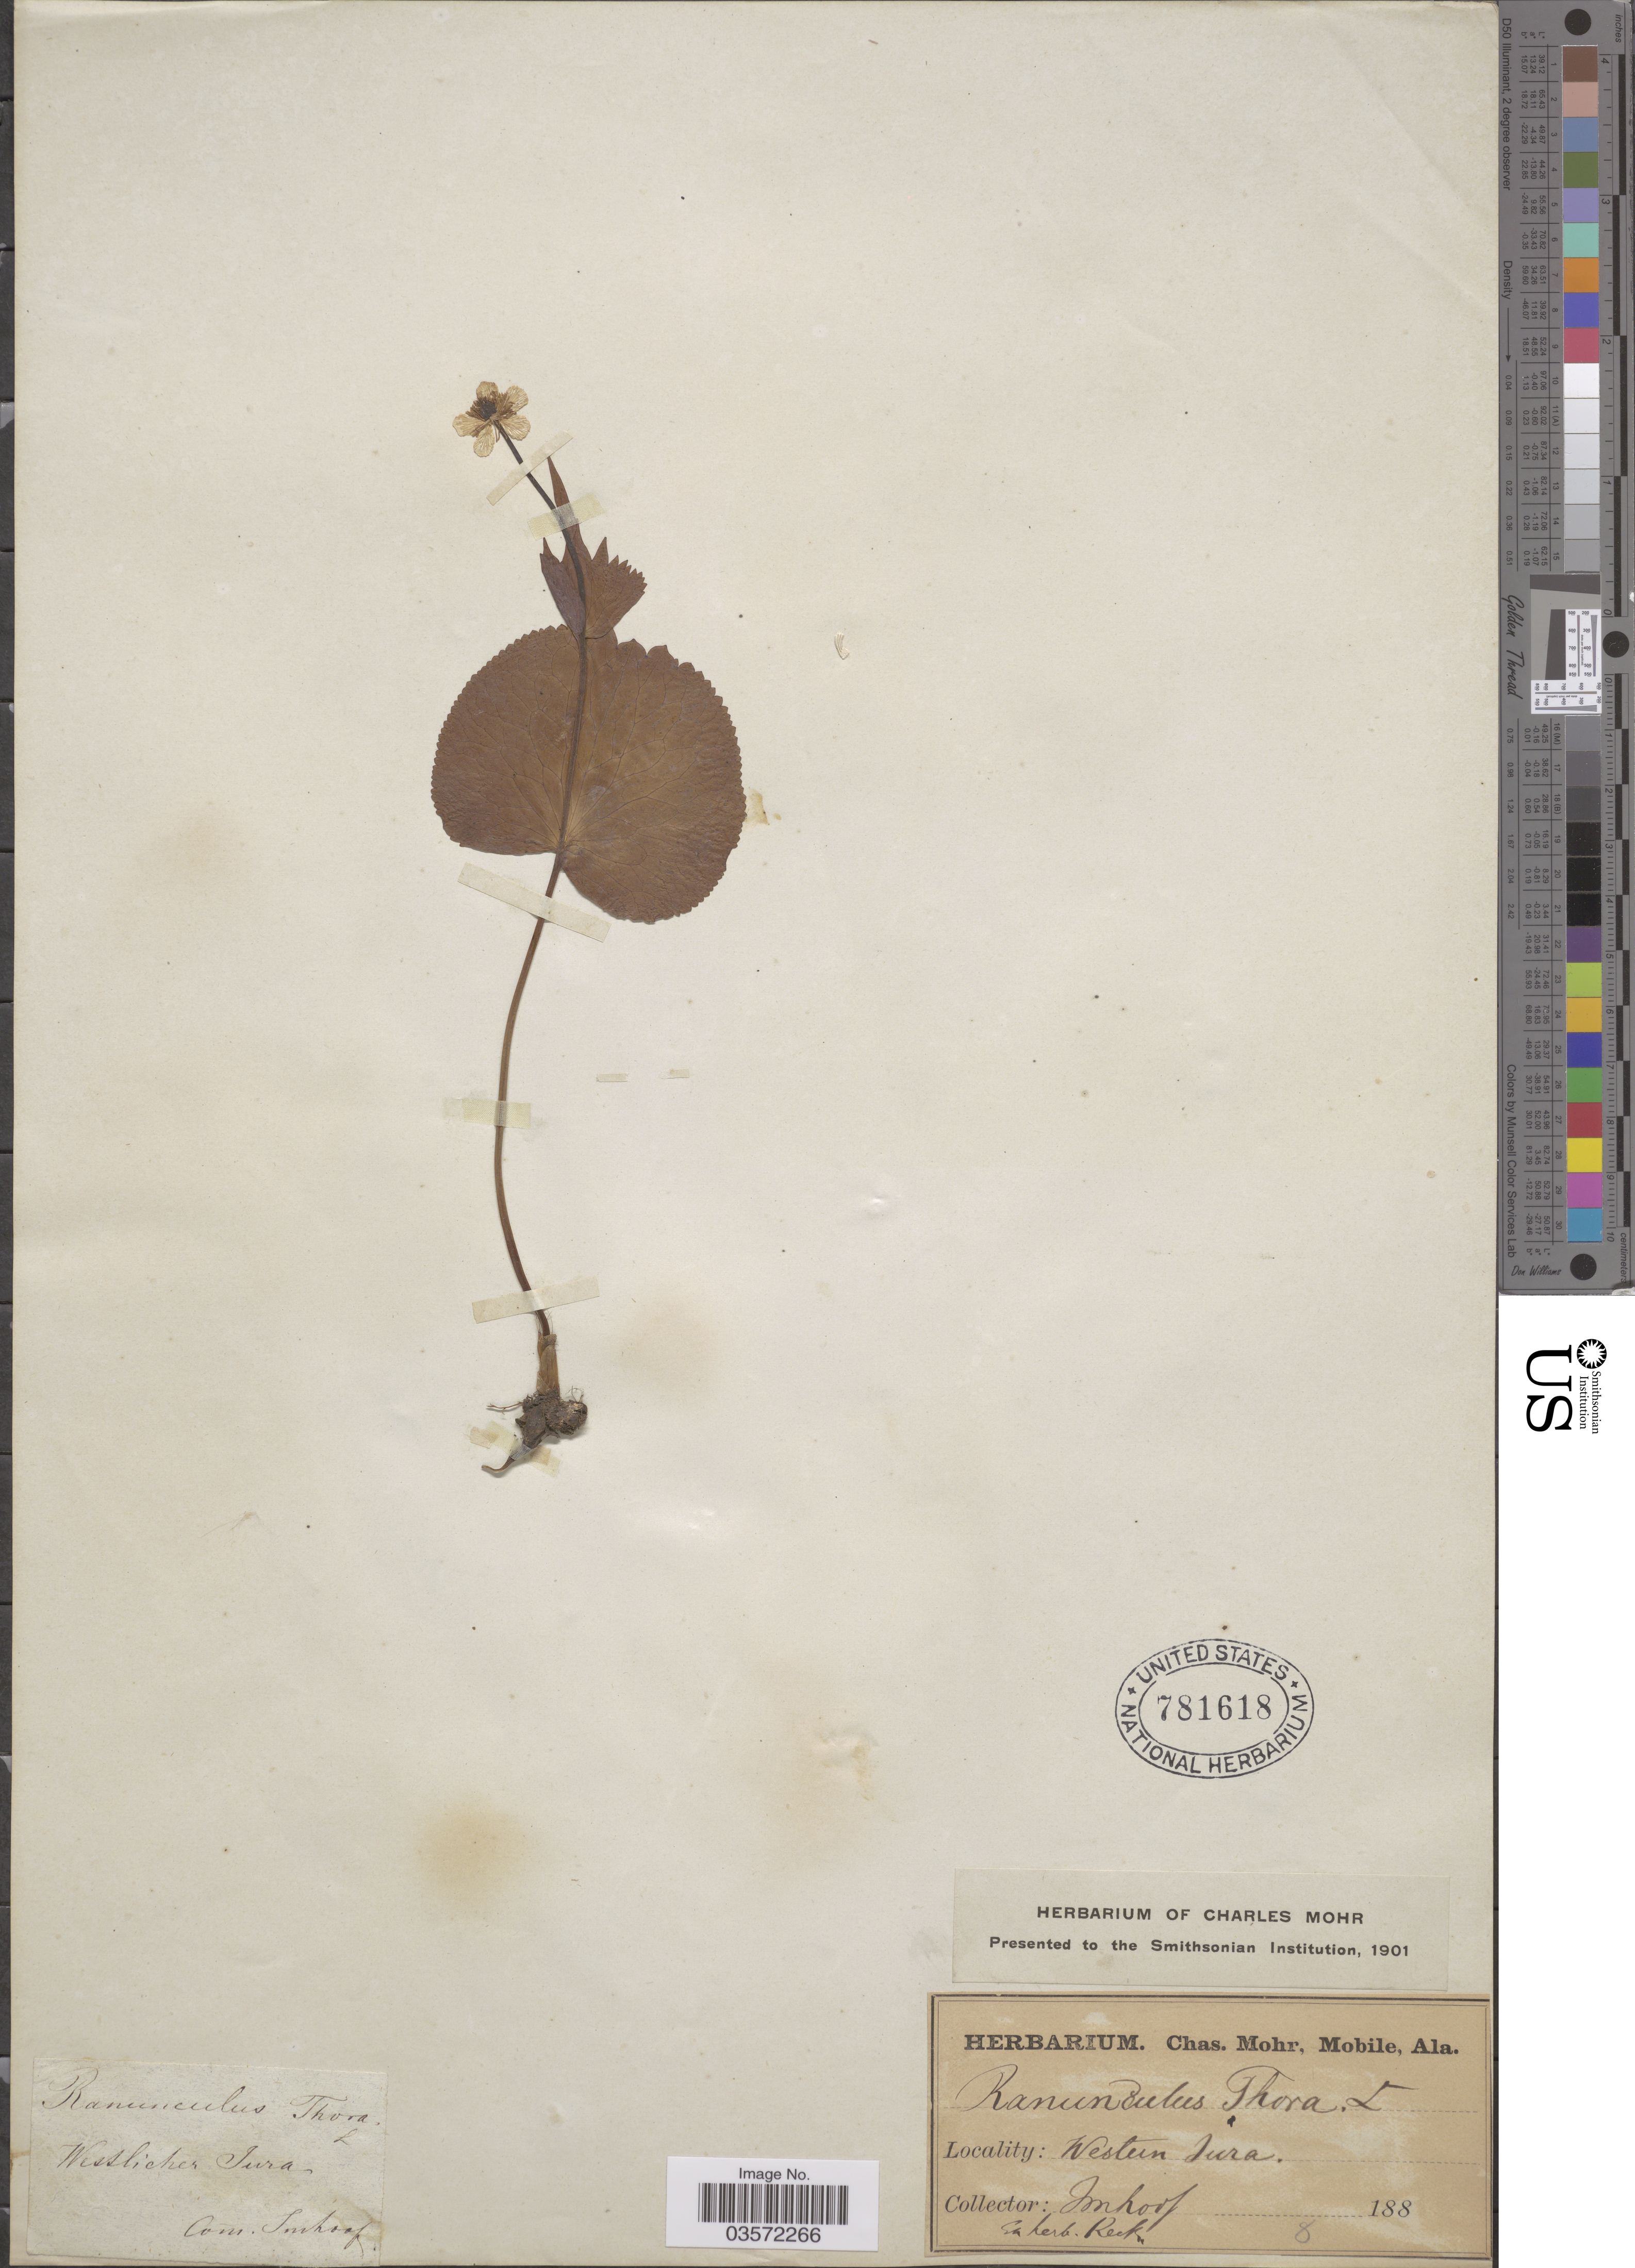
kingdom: Plantae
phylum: Tracheophyta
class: Magnoliopsida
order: Ranunculales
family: Ranunculaceae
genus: Ranunculus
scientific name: Ranunculus thora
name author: L.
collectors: Imhoof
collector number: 8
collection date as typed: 188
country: Switzerland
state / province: Jura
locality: Western Jura. Westlichen Jura.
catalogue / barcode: US 781618